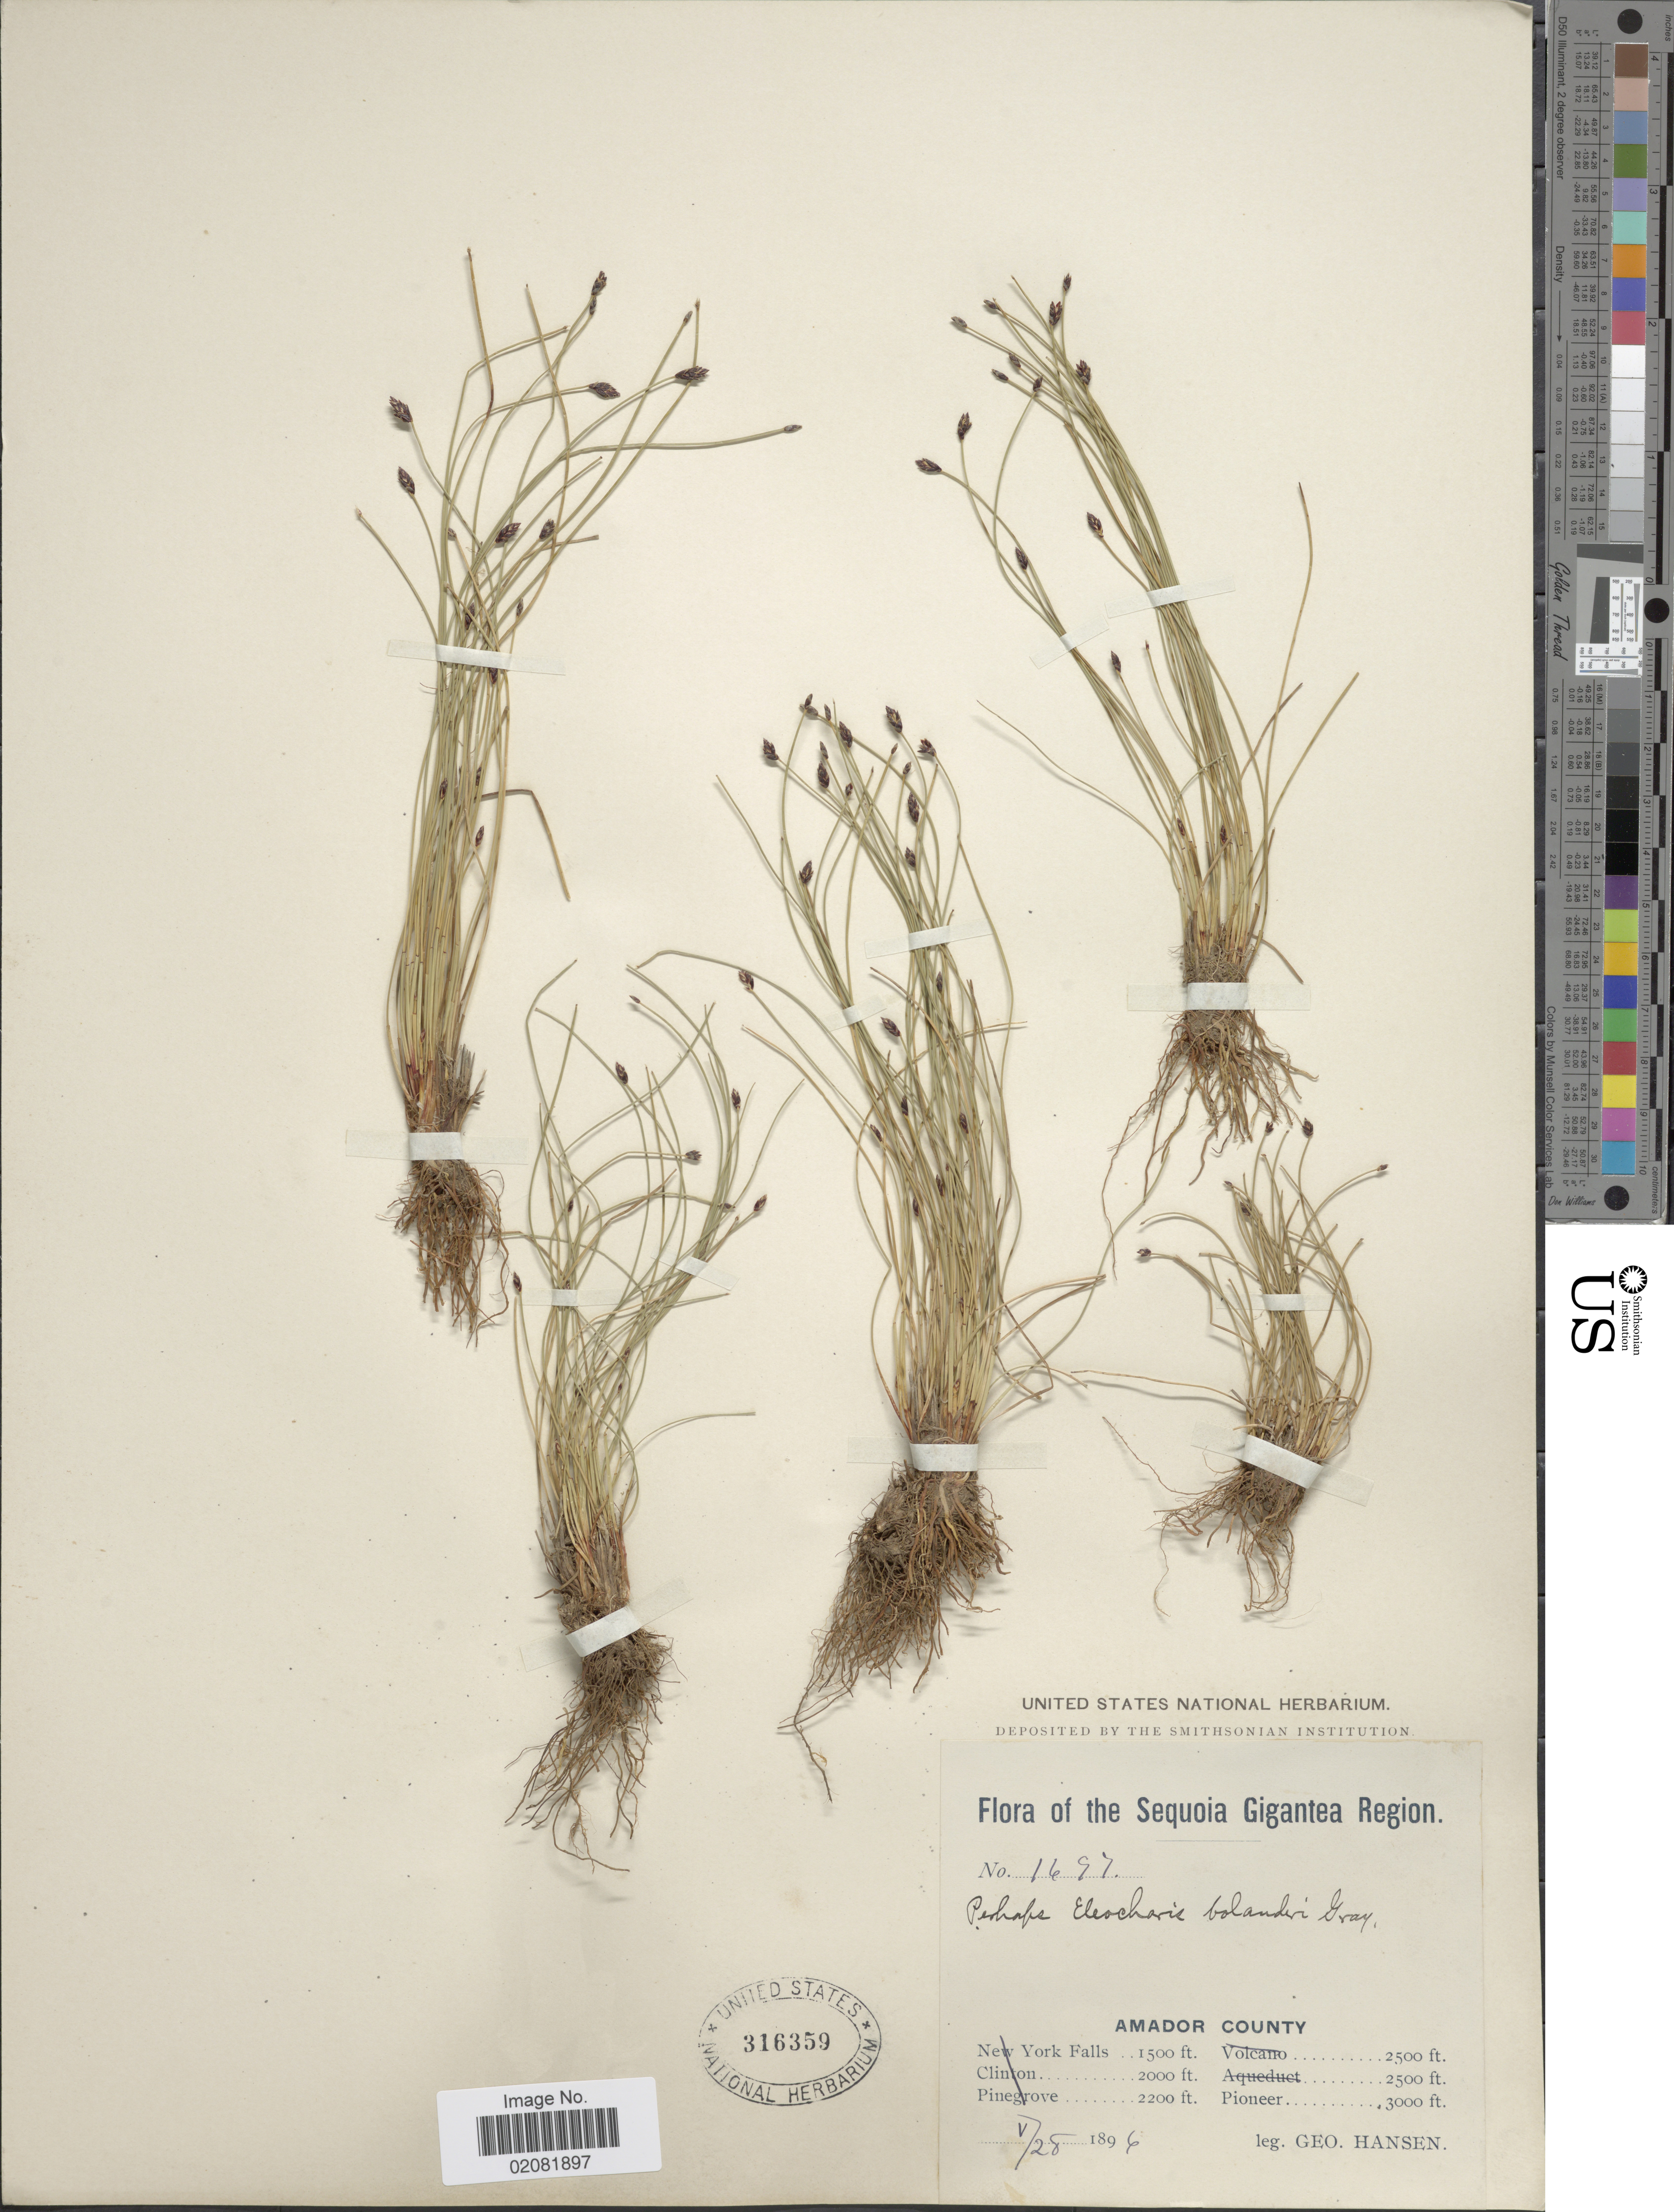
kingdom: Plantae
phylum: Tracheophyta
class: Liliopsida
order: Poales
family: Cyperaceae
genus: Eleocharis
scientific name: Eleocharis bolanderi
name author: A. Gray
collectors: G. Hansen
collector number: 1697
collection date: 1896-05-28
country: United States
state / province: California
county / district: Amador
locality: Sequoia Gigantea Region, Amador County, Pioneer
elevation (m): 914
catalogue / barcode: US 316359